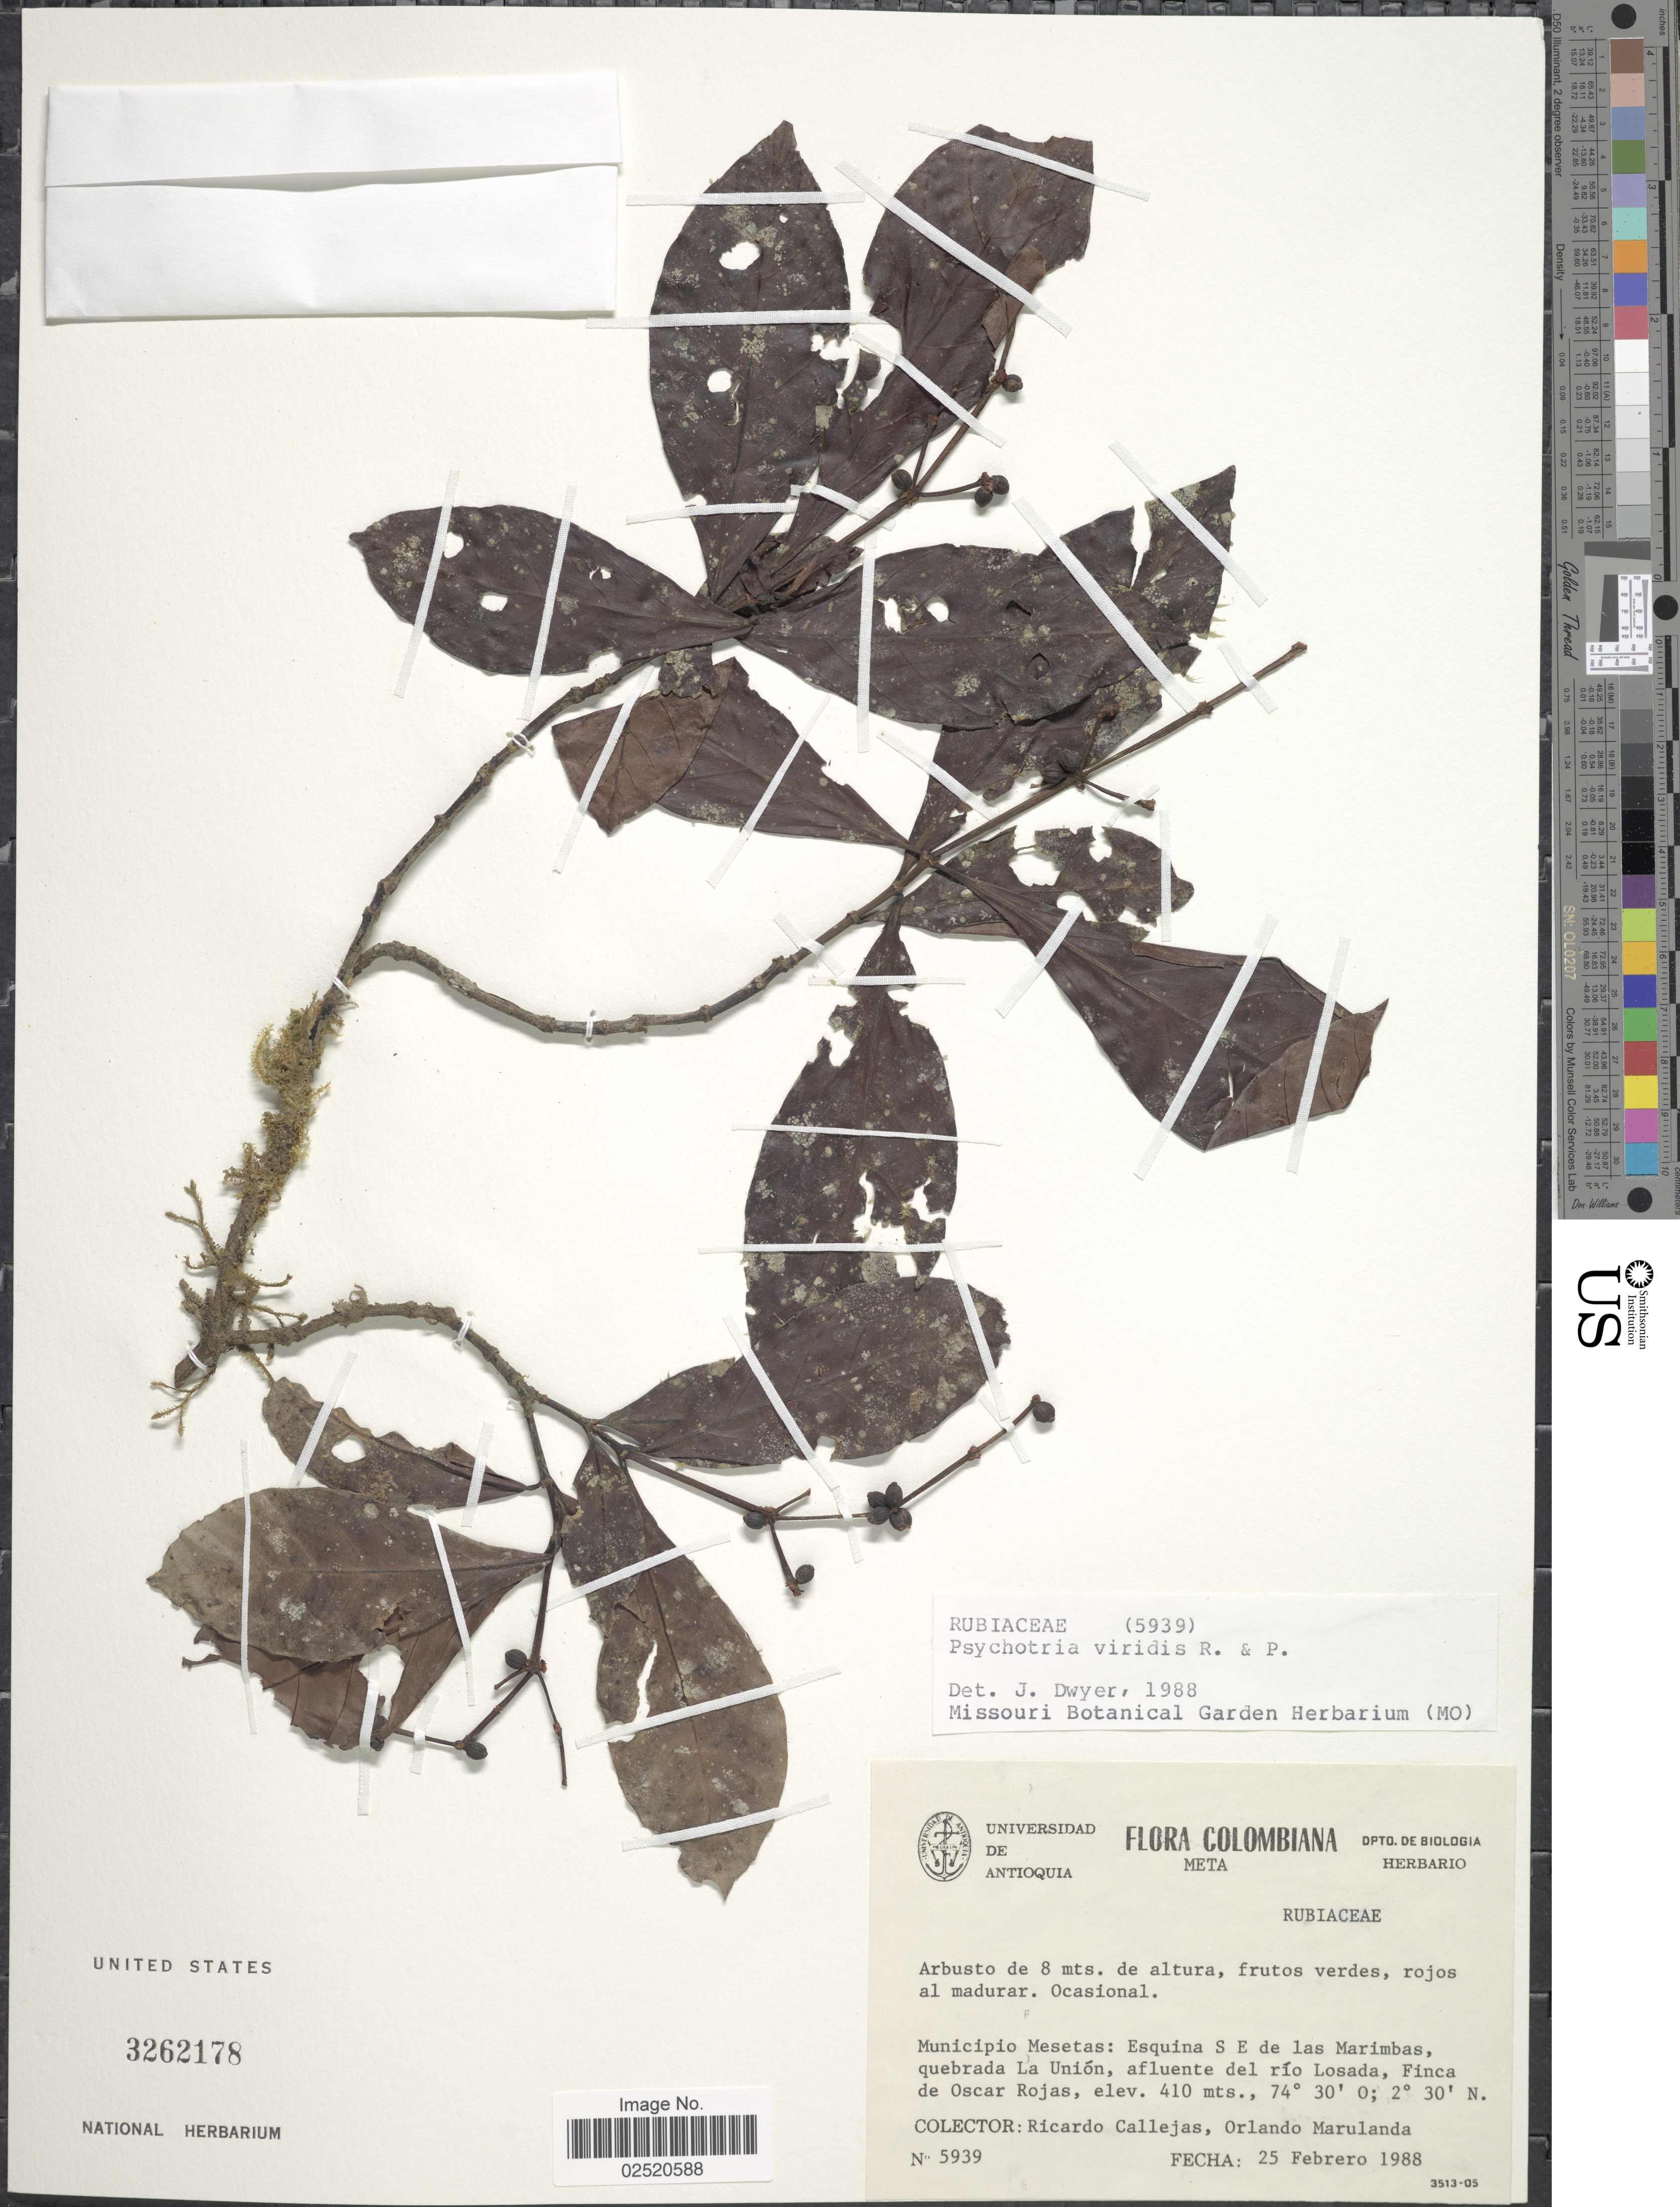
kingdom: Plantae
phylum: Tracheophyta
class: Magnoliopsida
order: Gentianales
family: Rubiaceae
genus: Psychotria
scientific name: Psychotria viridis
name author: Ruiz & Pav.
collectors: R. Callejas & O. Marulanda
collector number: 5939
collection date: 1988-02-25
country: Colombia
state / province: Meta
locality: Municipio Mesetas: Esquina S E de las Marimbas, quebrada La Unión, afluente del río Losada, Finca de Oscar Rojas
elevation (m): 410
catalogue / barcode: US 3262178